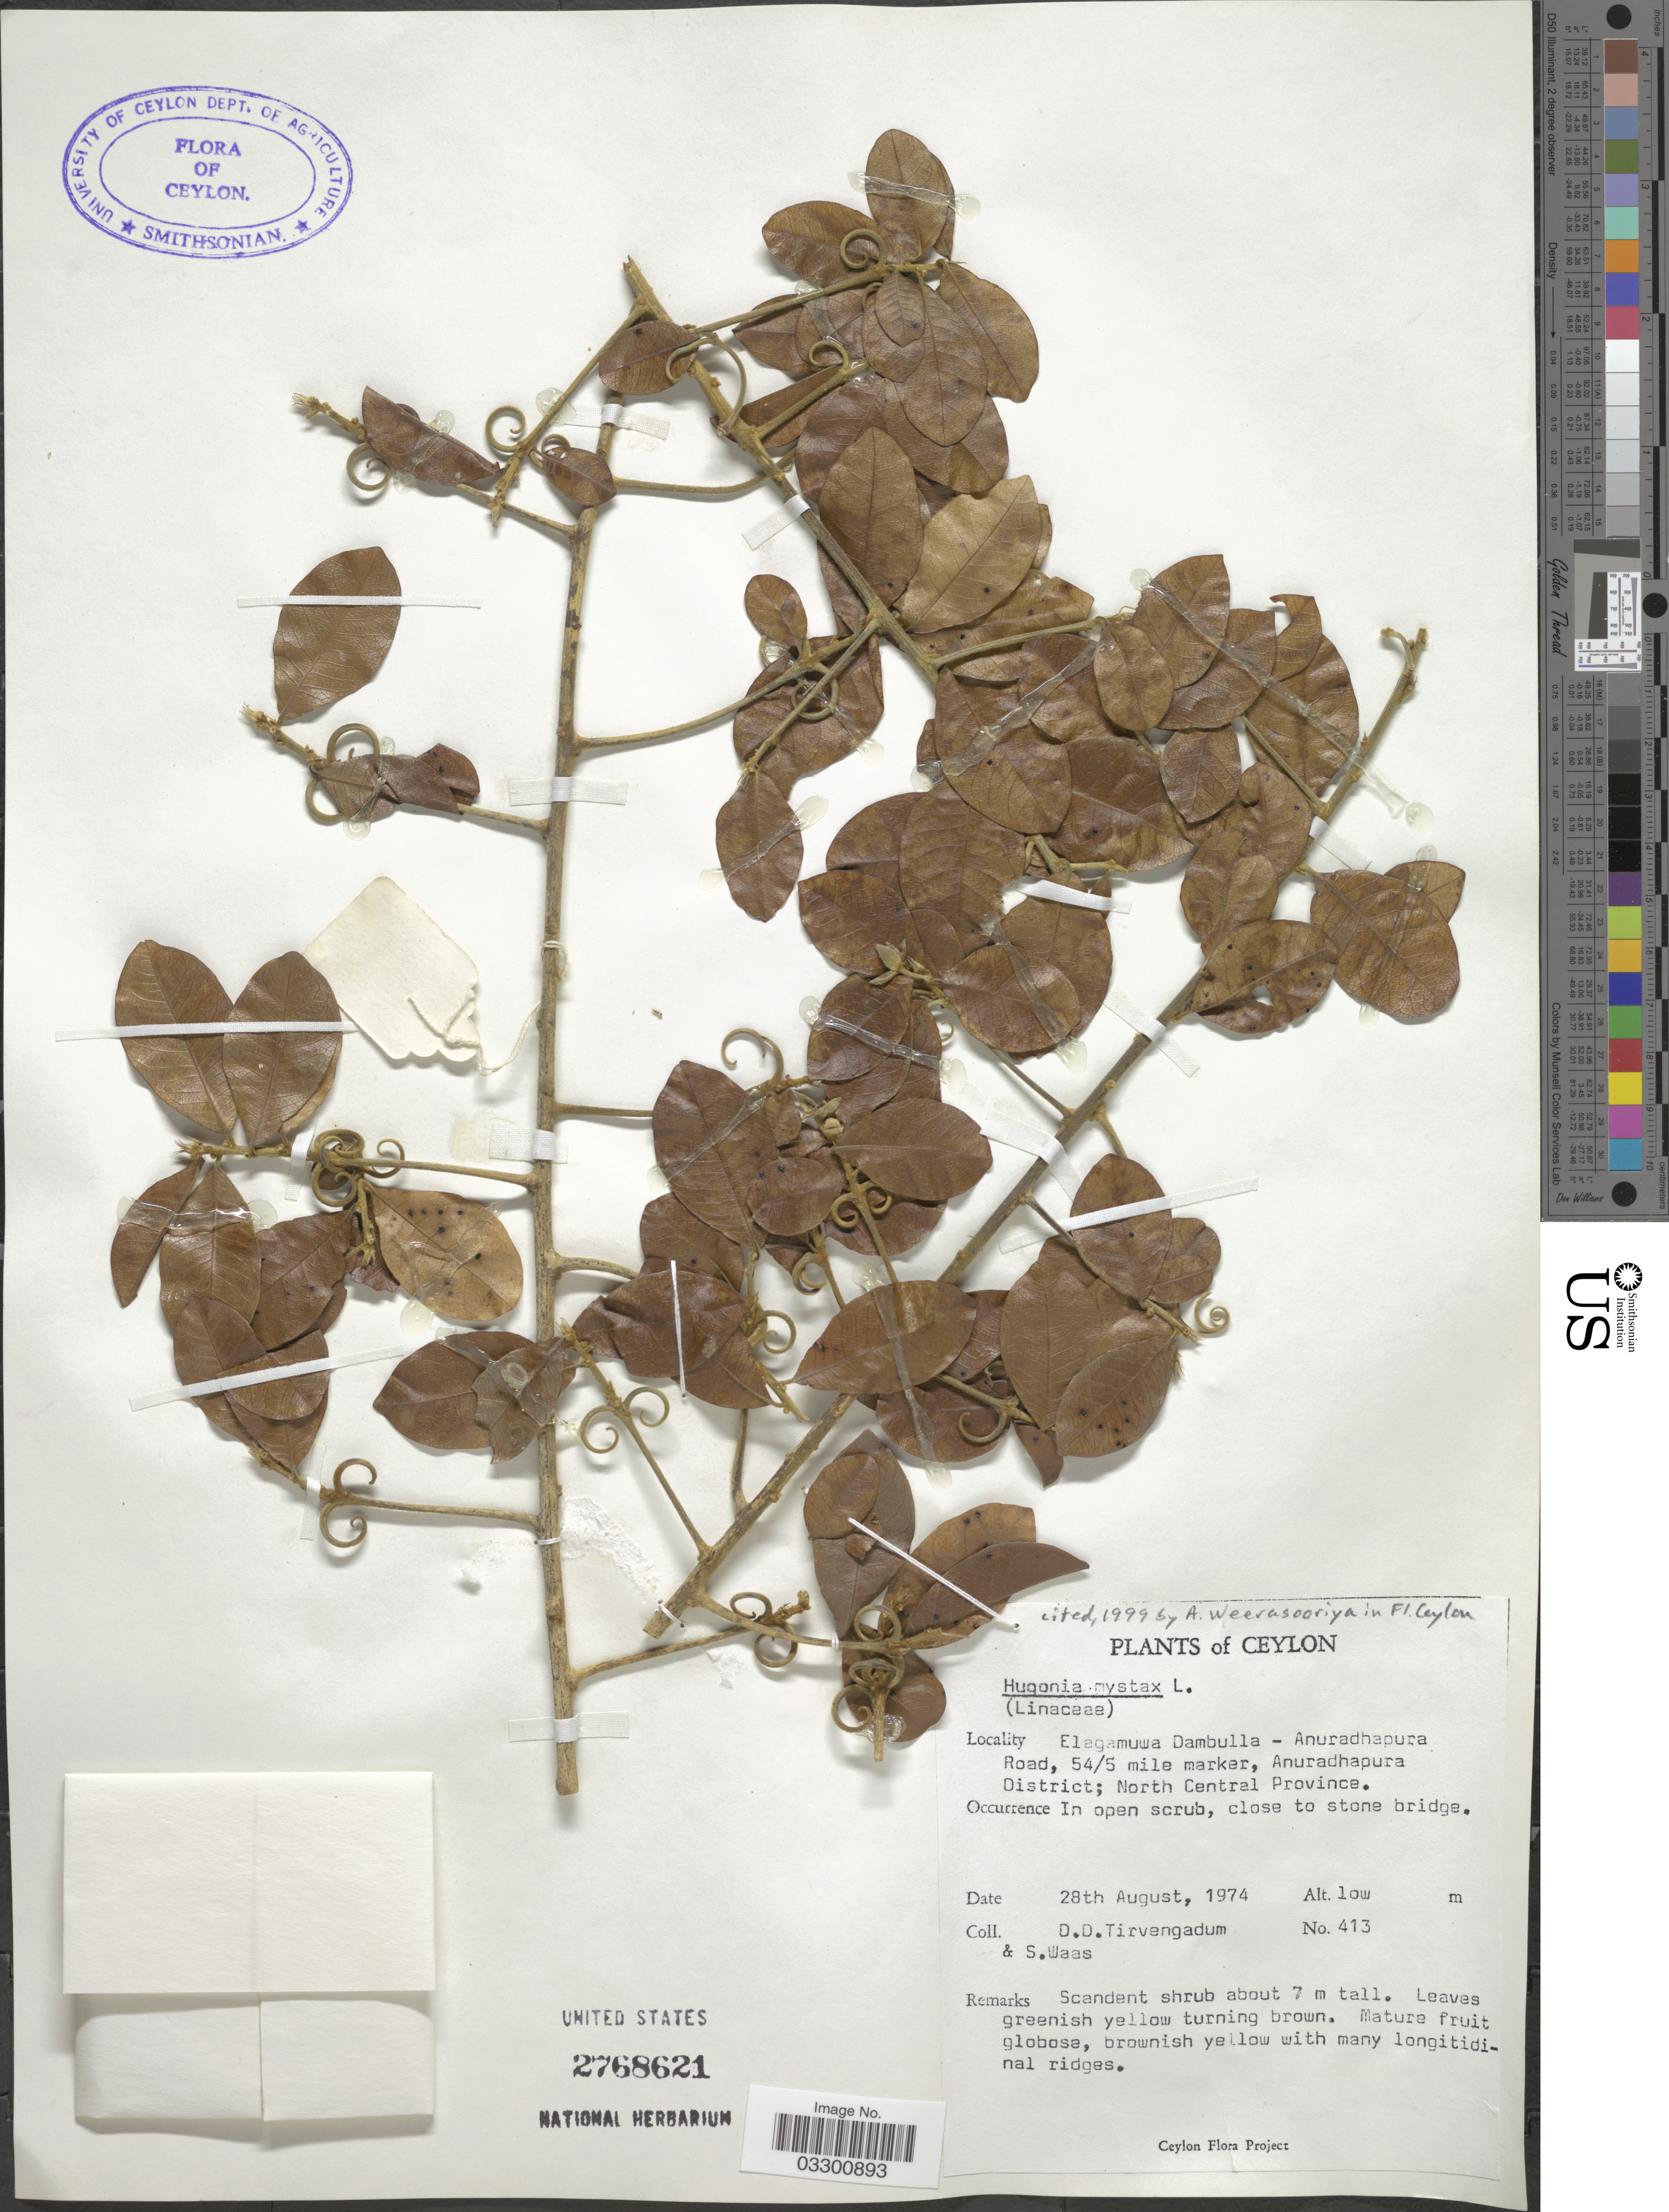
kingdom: Plantae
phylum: Tracheophyta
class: Magnoliopsida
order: Malpighiales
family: Linaceae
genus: Hugonia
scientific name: Hugonia mystax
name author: L.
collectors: D. Tirvengadum & S. Waas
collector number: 413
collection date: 1974-08-28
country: Sri Lanka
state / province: North Central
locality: Ceylon, Elagamuwa Dambulla - Anuradhapura Road, 54/5 mile marker, Anuradhapura District.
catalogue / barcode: US 2768621